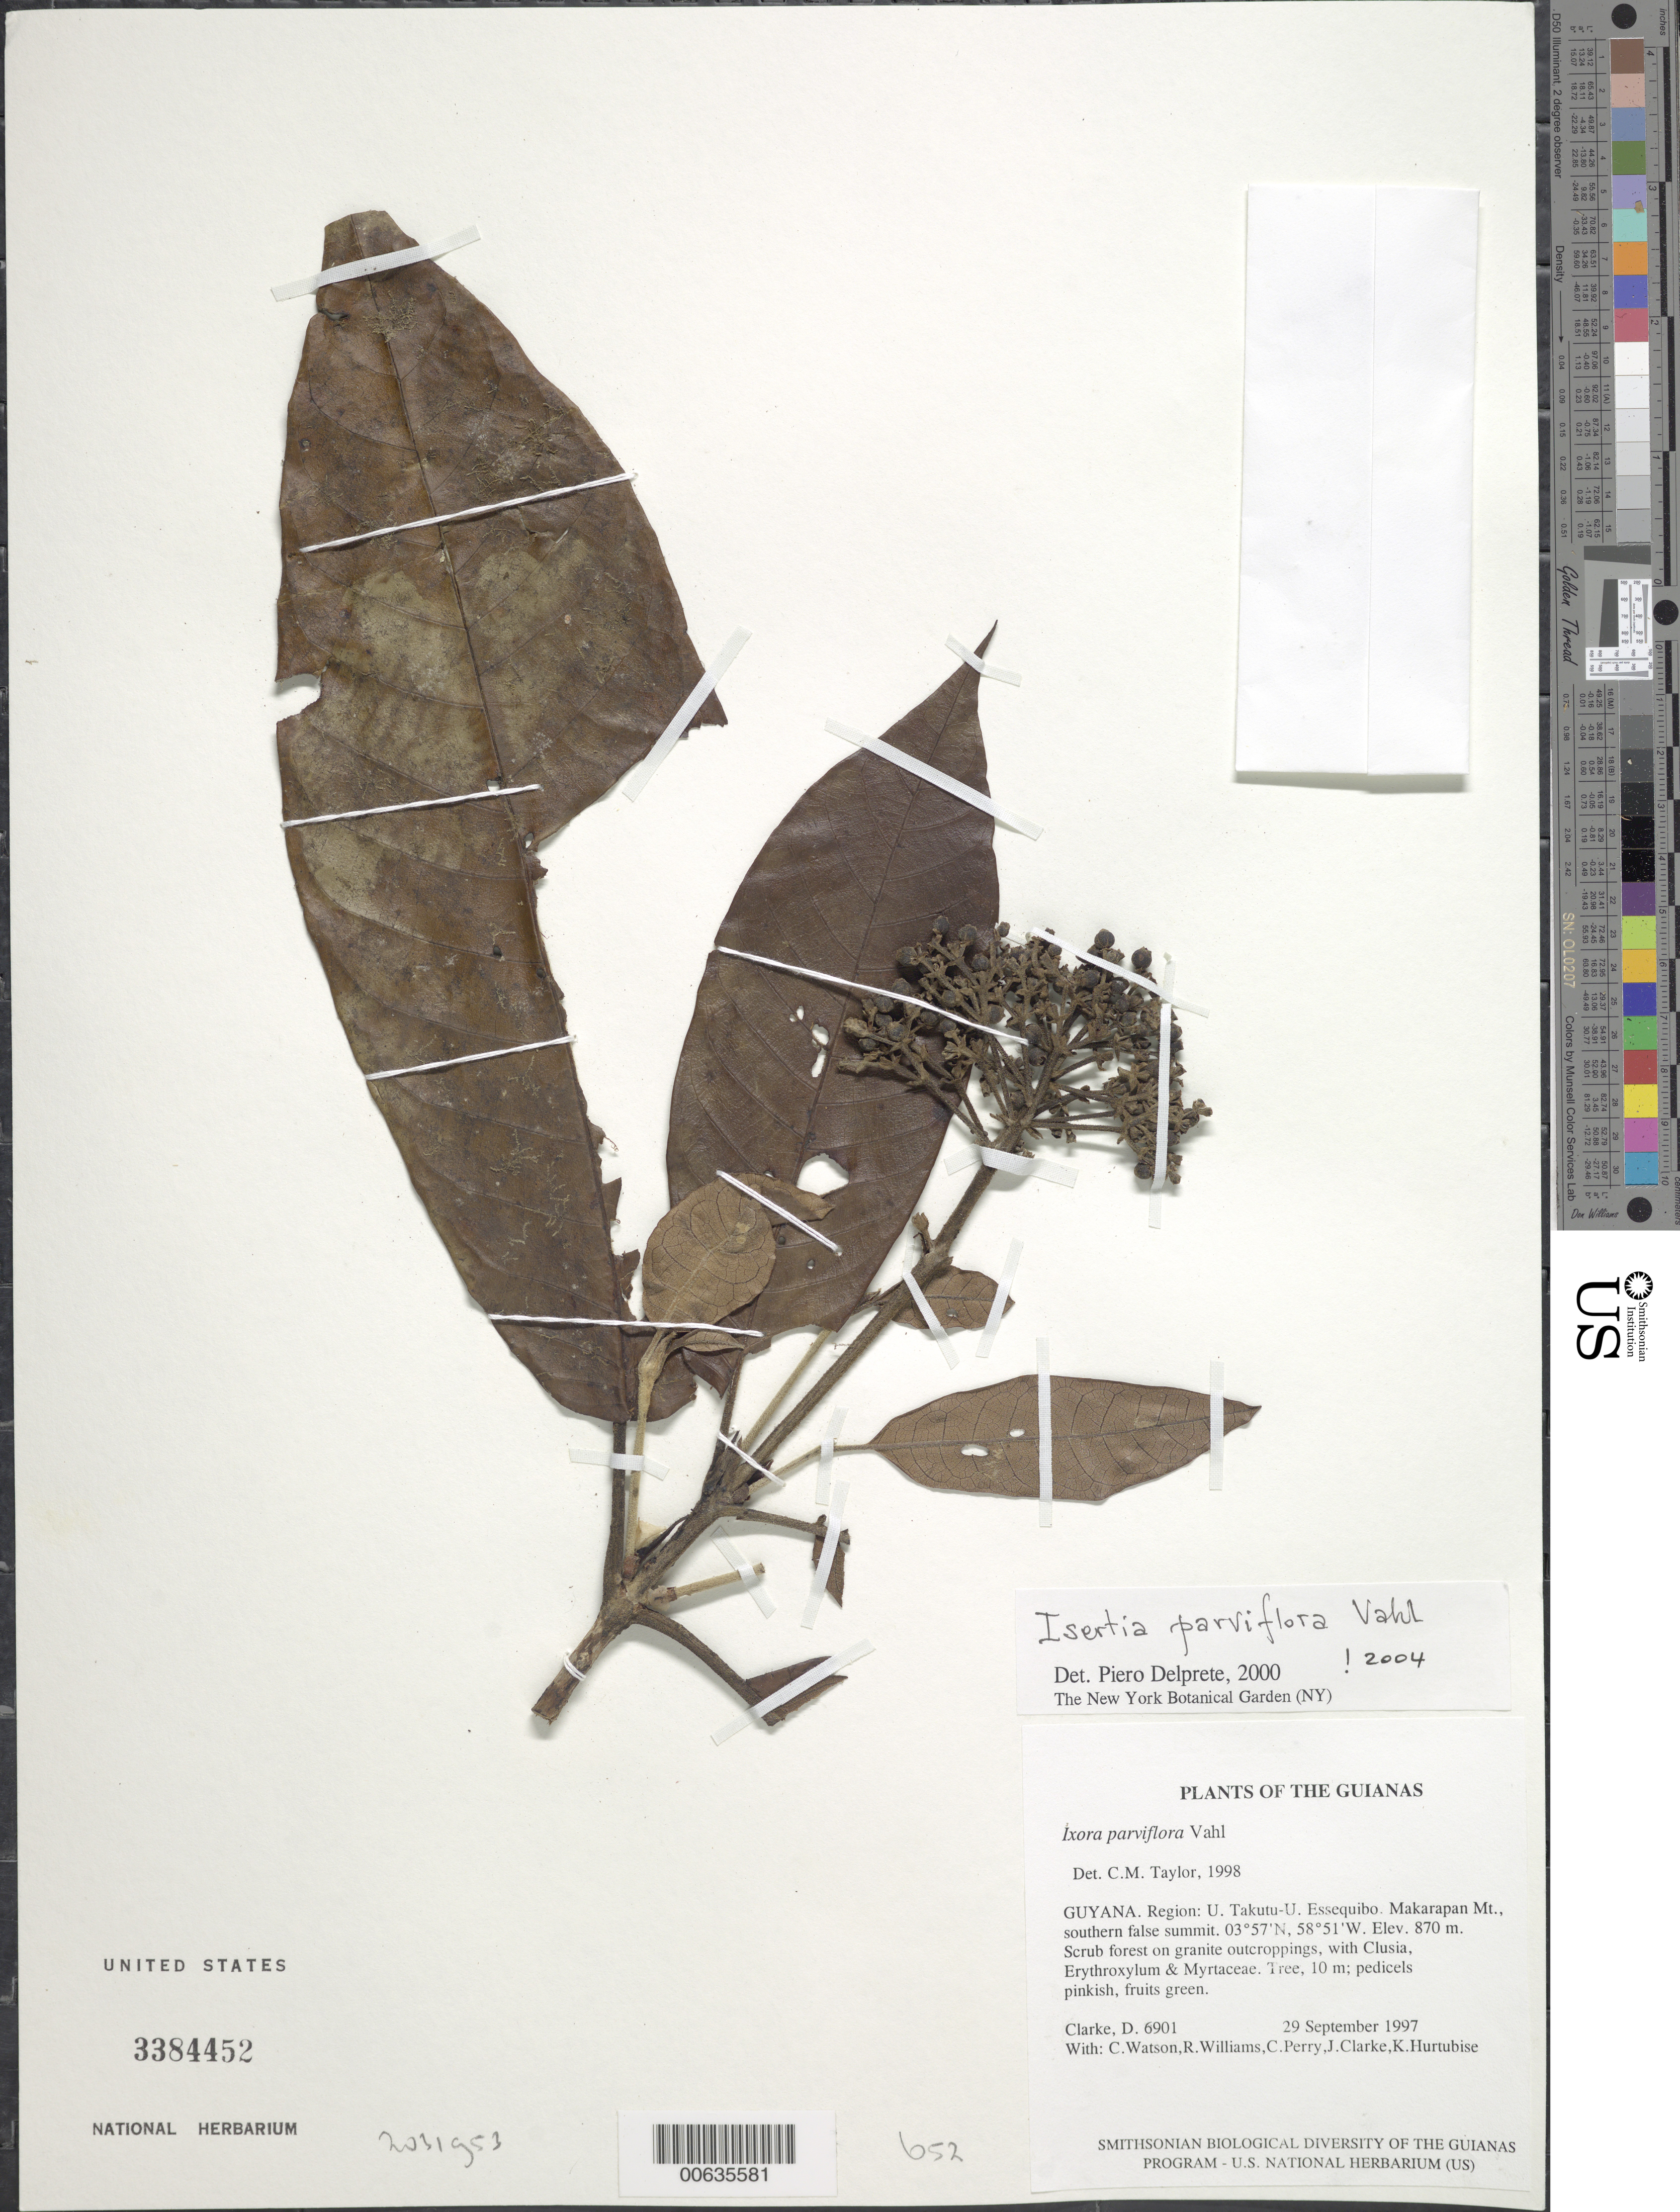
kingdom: Plantae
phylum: Tracheophyta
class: Magnoliopsida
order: Gentianales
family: Rubiaceae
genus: Isertia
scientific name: Isertia parviflora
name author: Vahl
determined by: Delprete, P. G., Herb. de Guyane Cay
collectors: H. D. Clarke, C. Watson, R. Williams, C. Perry, J. Clarke & K. Hurtubise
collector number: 6901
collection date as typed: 29 September 1997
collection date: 1997-09-29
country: Guyana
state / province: U. Takutu-U. Essequibo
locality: Makarapan Mt., southern false summit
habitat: Scrub forest on granite outcroppings, with Clusia, Erythroxylum & Myrtaceae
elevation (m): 870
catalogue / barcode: US 3384452